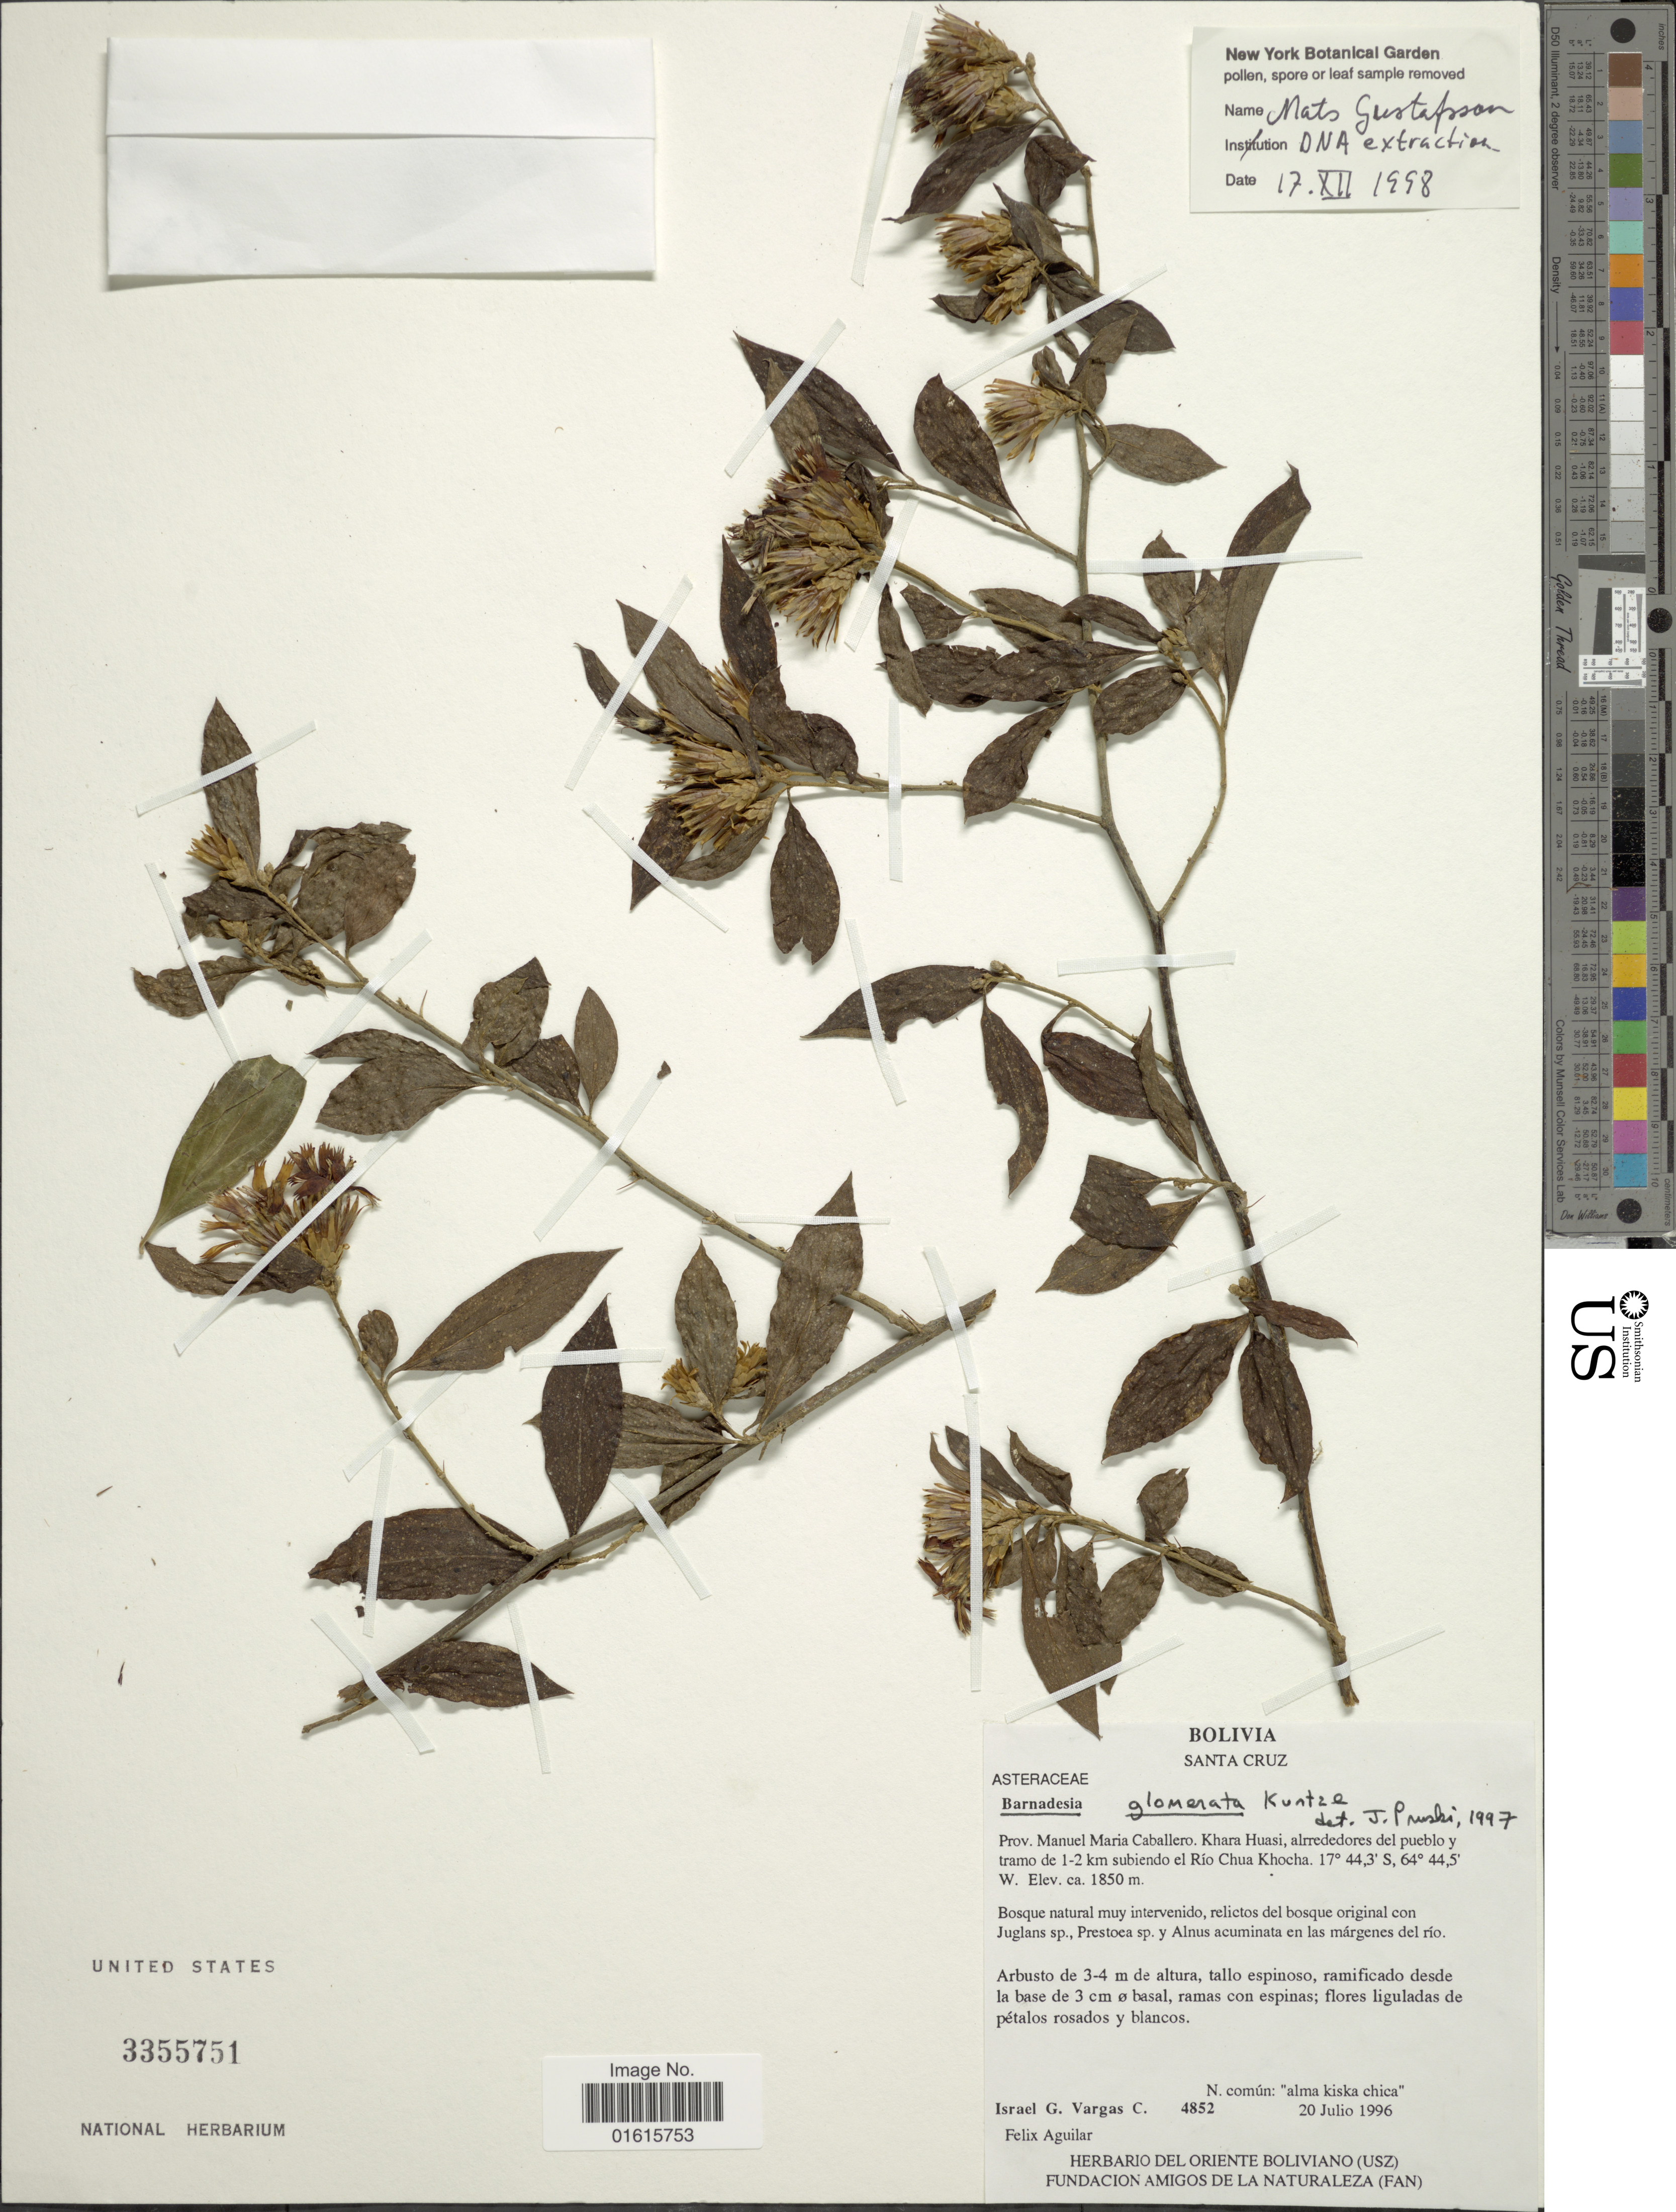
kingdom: Plantae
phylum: Tracheophyta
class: Magnoliopsida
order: Asterales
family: Asteraceae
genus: Barnadesia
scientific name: Barnadesia glomerata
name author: Kuntze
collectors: I. Vargas C. & F. Aguilar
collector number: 4852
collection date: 1996-07-20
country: Bolivia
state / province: Santa Cruz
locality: Prov. Manuel Maria Caballero. Kgara Huasi, alrrededores del pueblo y tramo de 1-2 km subiendo el Rio Chua Khocha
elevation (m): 1850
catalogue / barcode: US 3355751